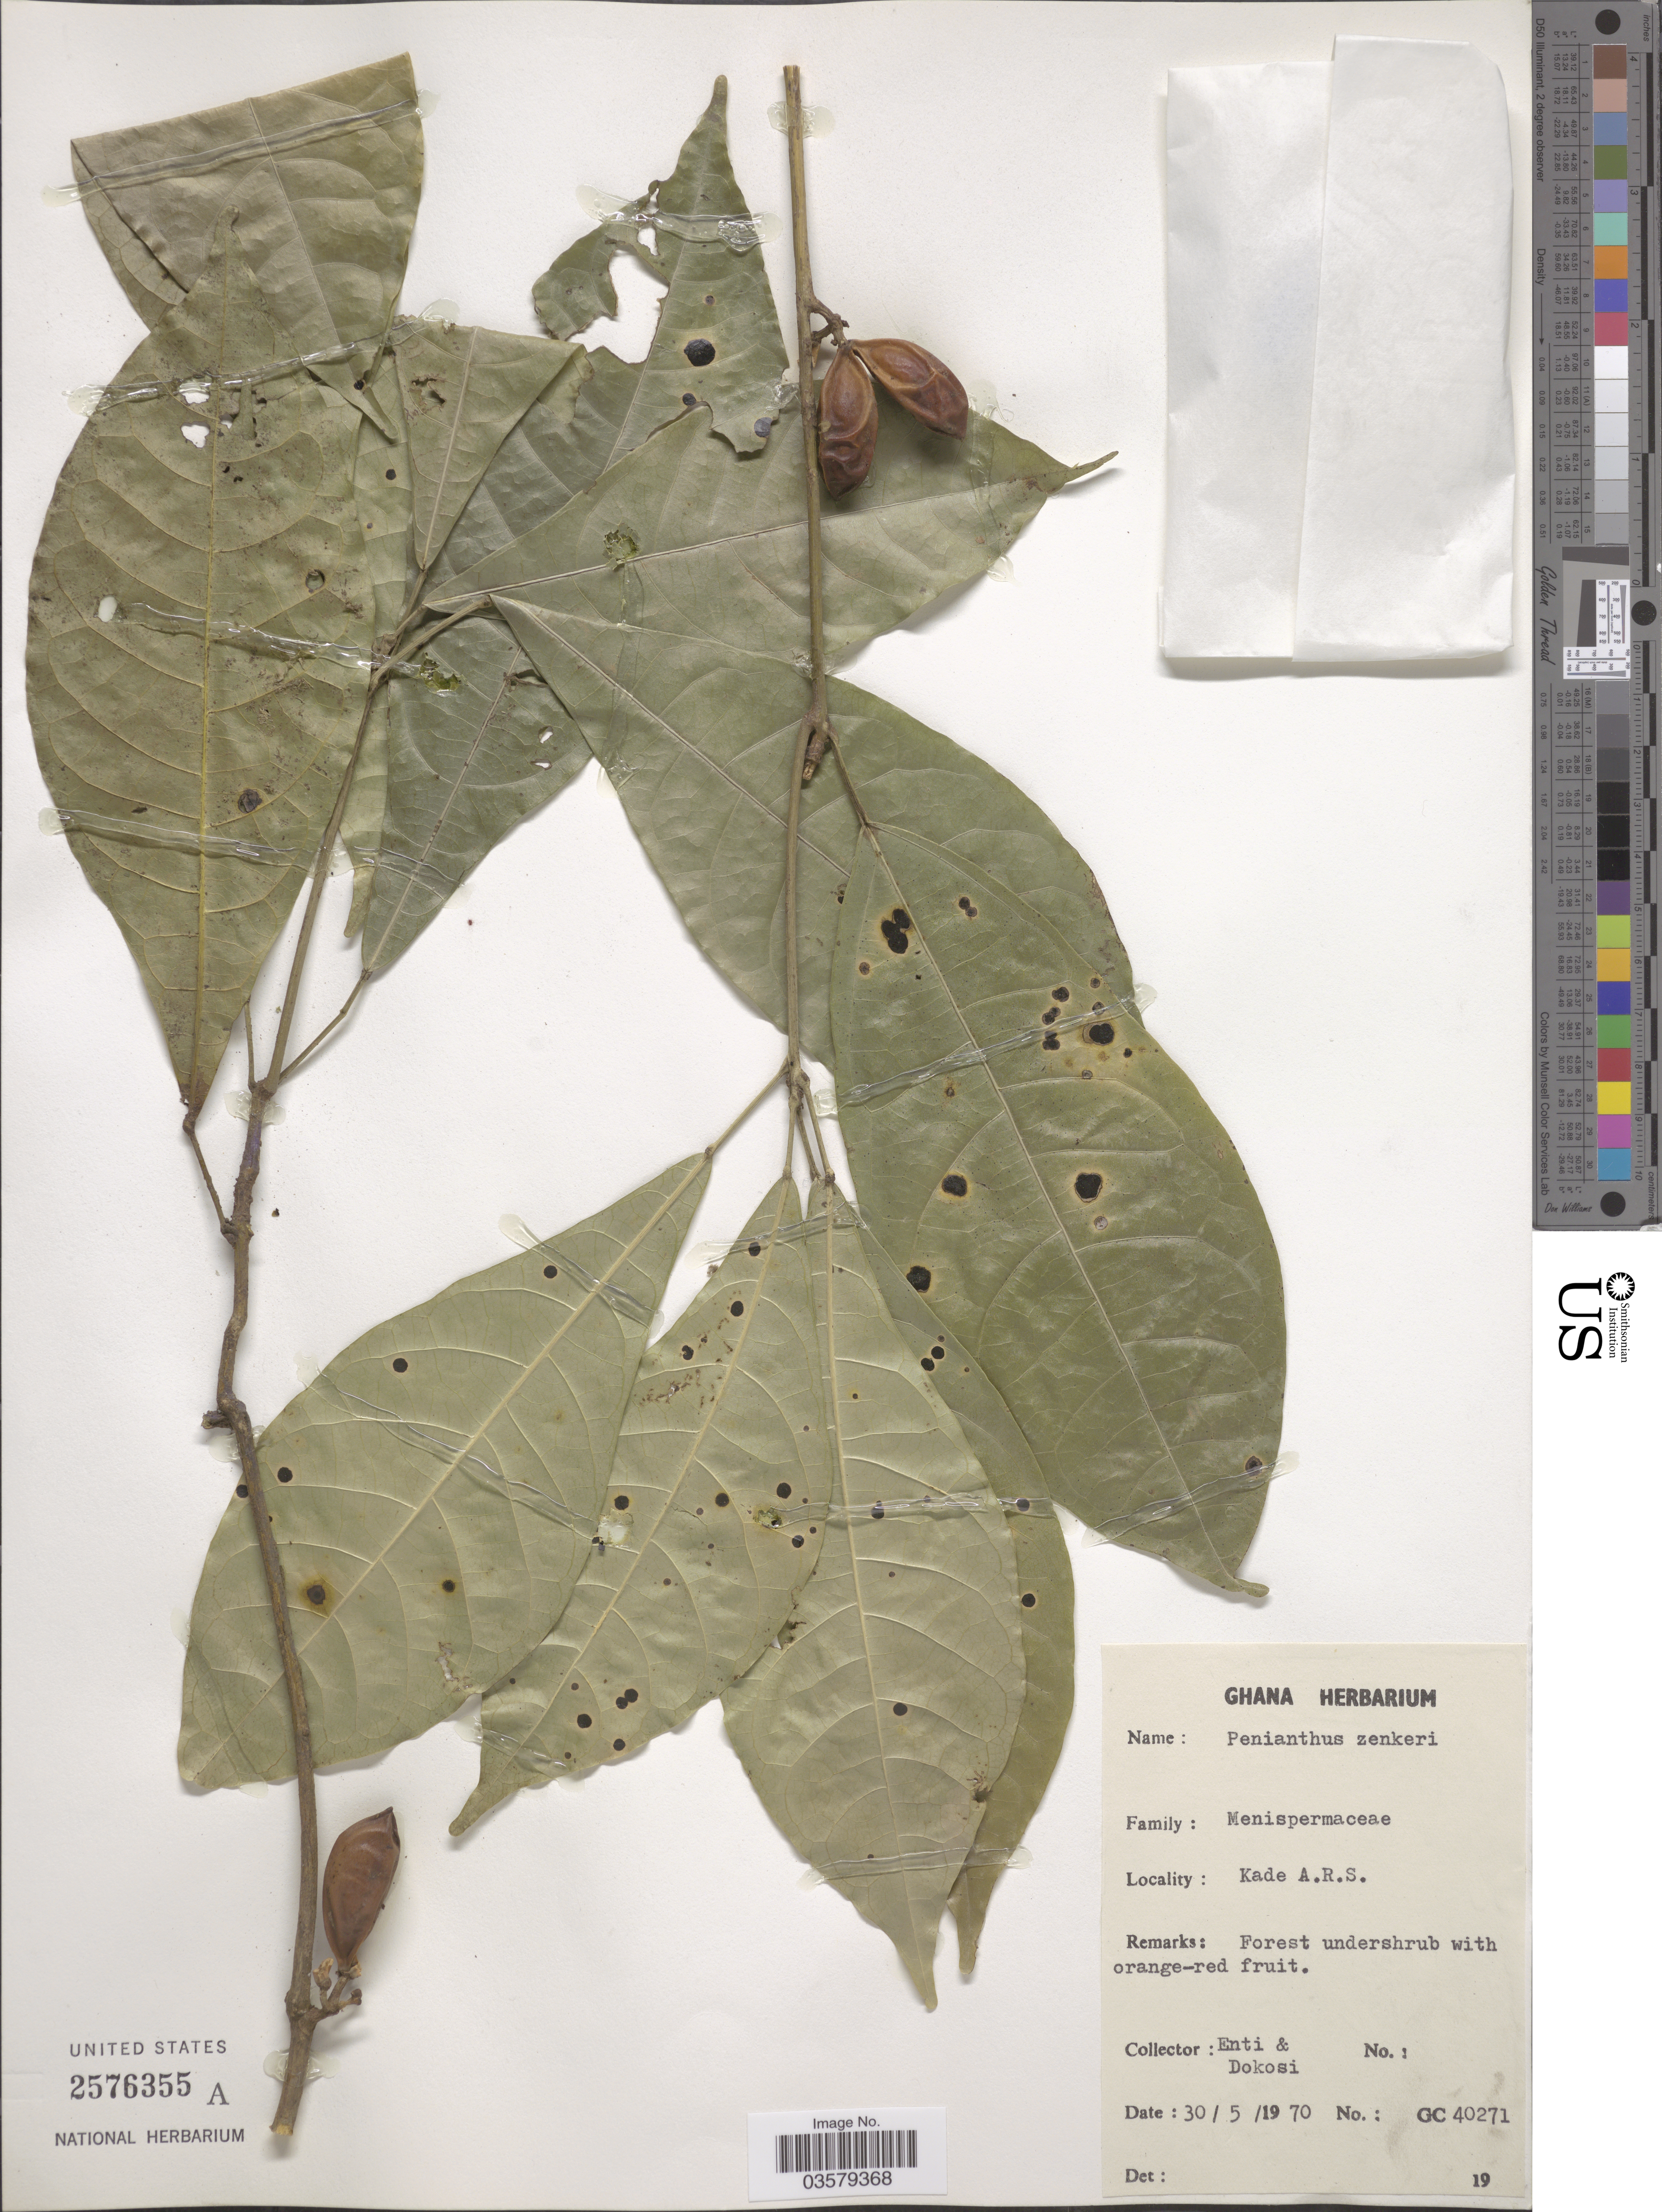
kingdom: Plantae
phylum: Tracheophyta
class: Magnoliopsida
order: Ranunculales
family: Menispermaceae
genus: Penianthus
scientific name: Penianthus zenkeri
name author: (Engl.) Diels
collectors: -. Enti & -. Dokosi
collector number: GC40271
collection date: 1970-05-30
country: Ghana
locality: Kade A. R. S.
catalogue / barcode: US 2576355A